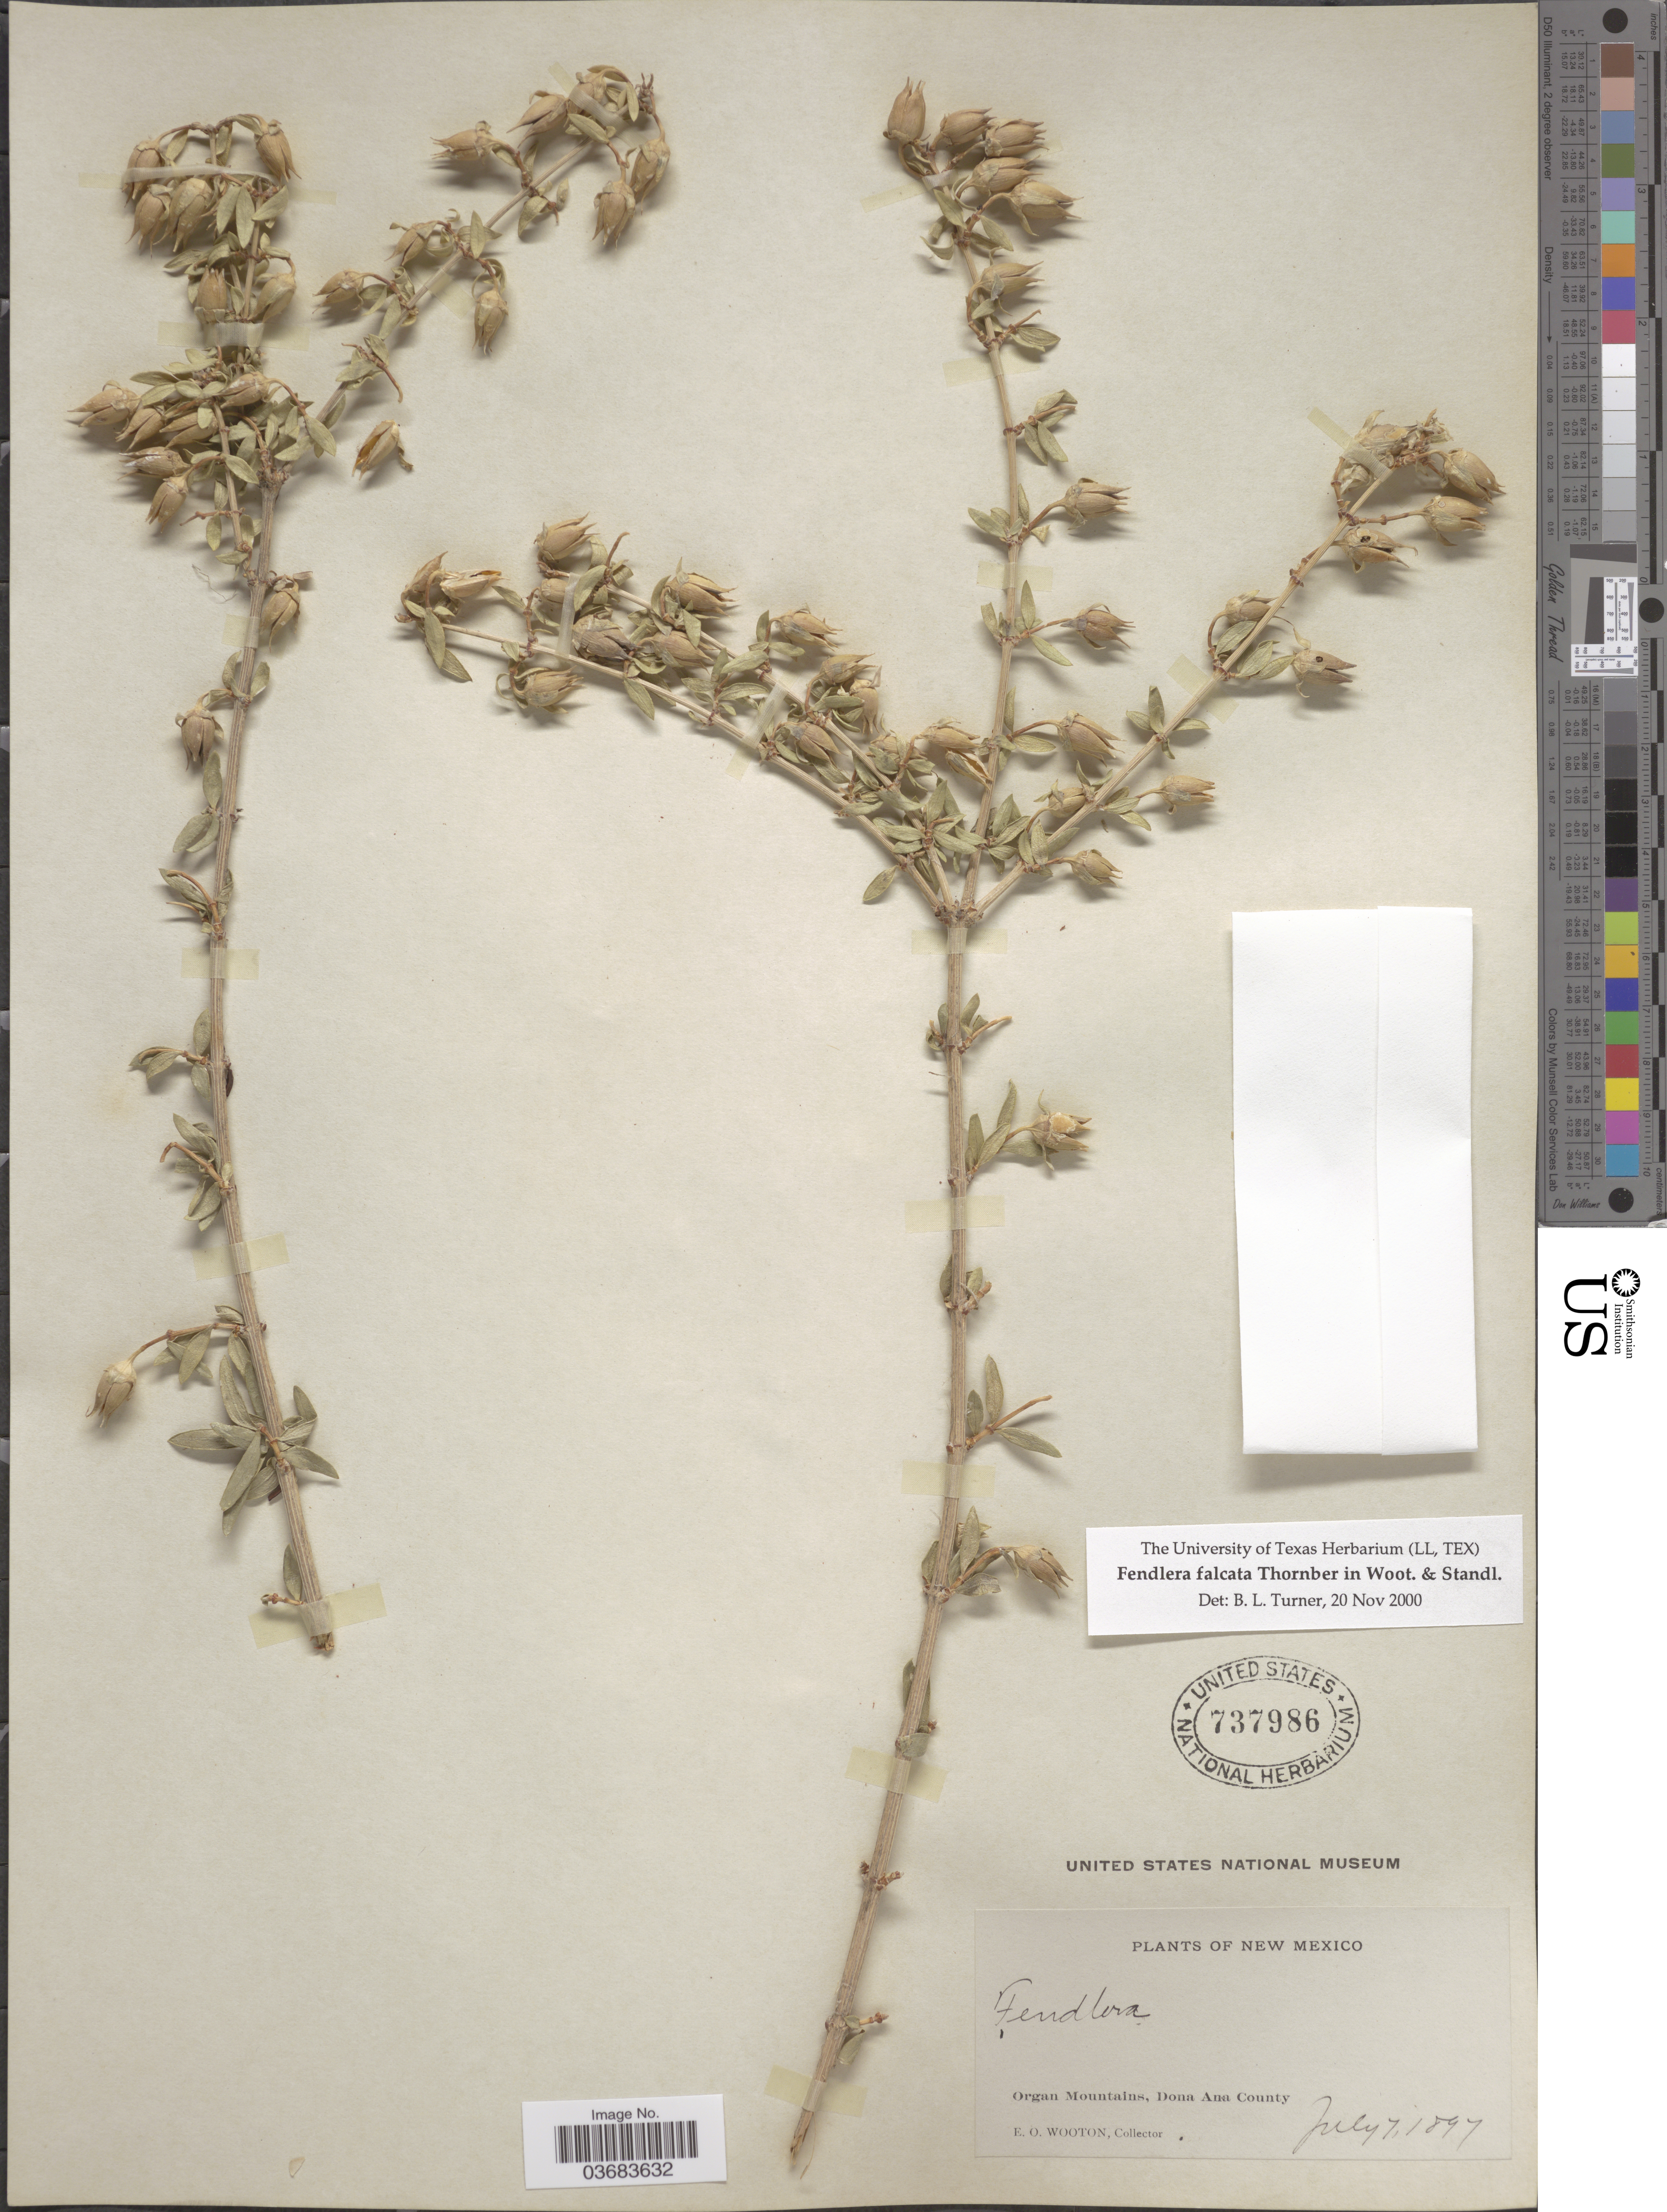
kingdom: Plantae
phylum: Tracheophyta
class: Magnoliopsida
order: Cornales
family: Hydrangeaceae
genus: Fendlera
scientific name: Fendlera rupicola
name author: Englem. & A. Gray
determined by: Strong, Mark T., (BOT), Smithsonian Institution - National Museum of Natural History (UNITED STATES)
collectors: E. O. Wooton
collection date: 1897-07-07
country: United States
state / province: New Mexico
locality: Organ Mountains, Dona Ana County.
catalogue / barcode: US 737986